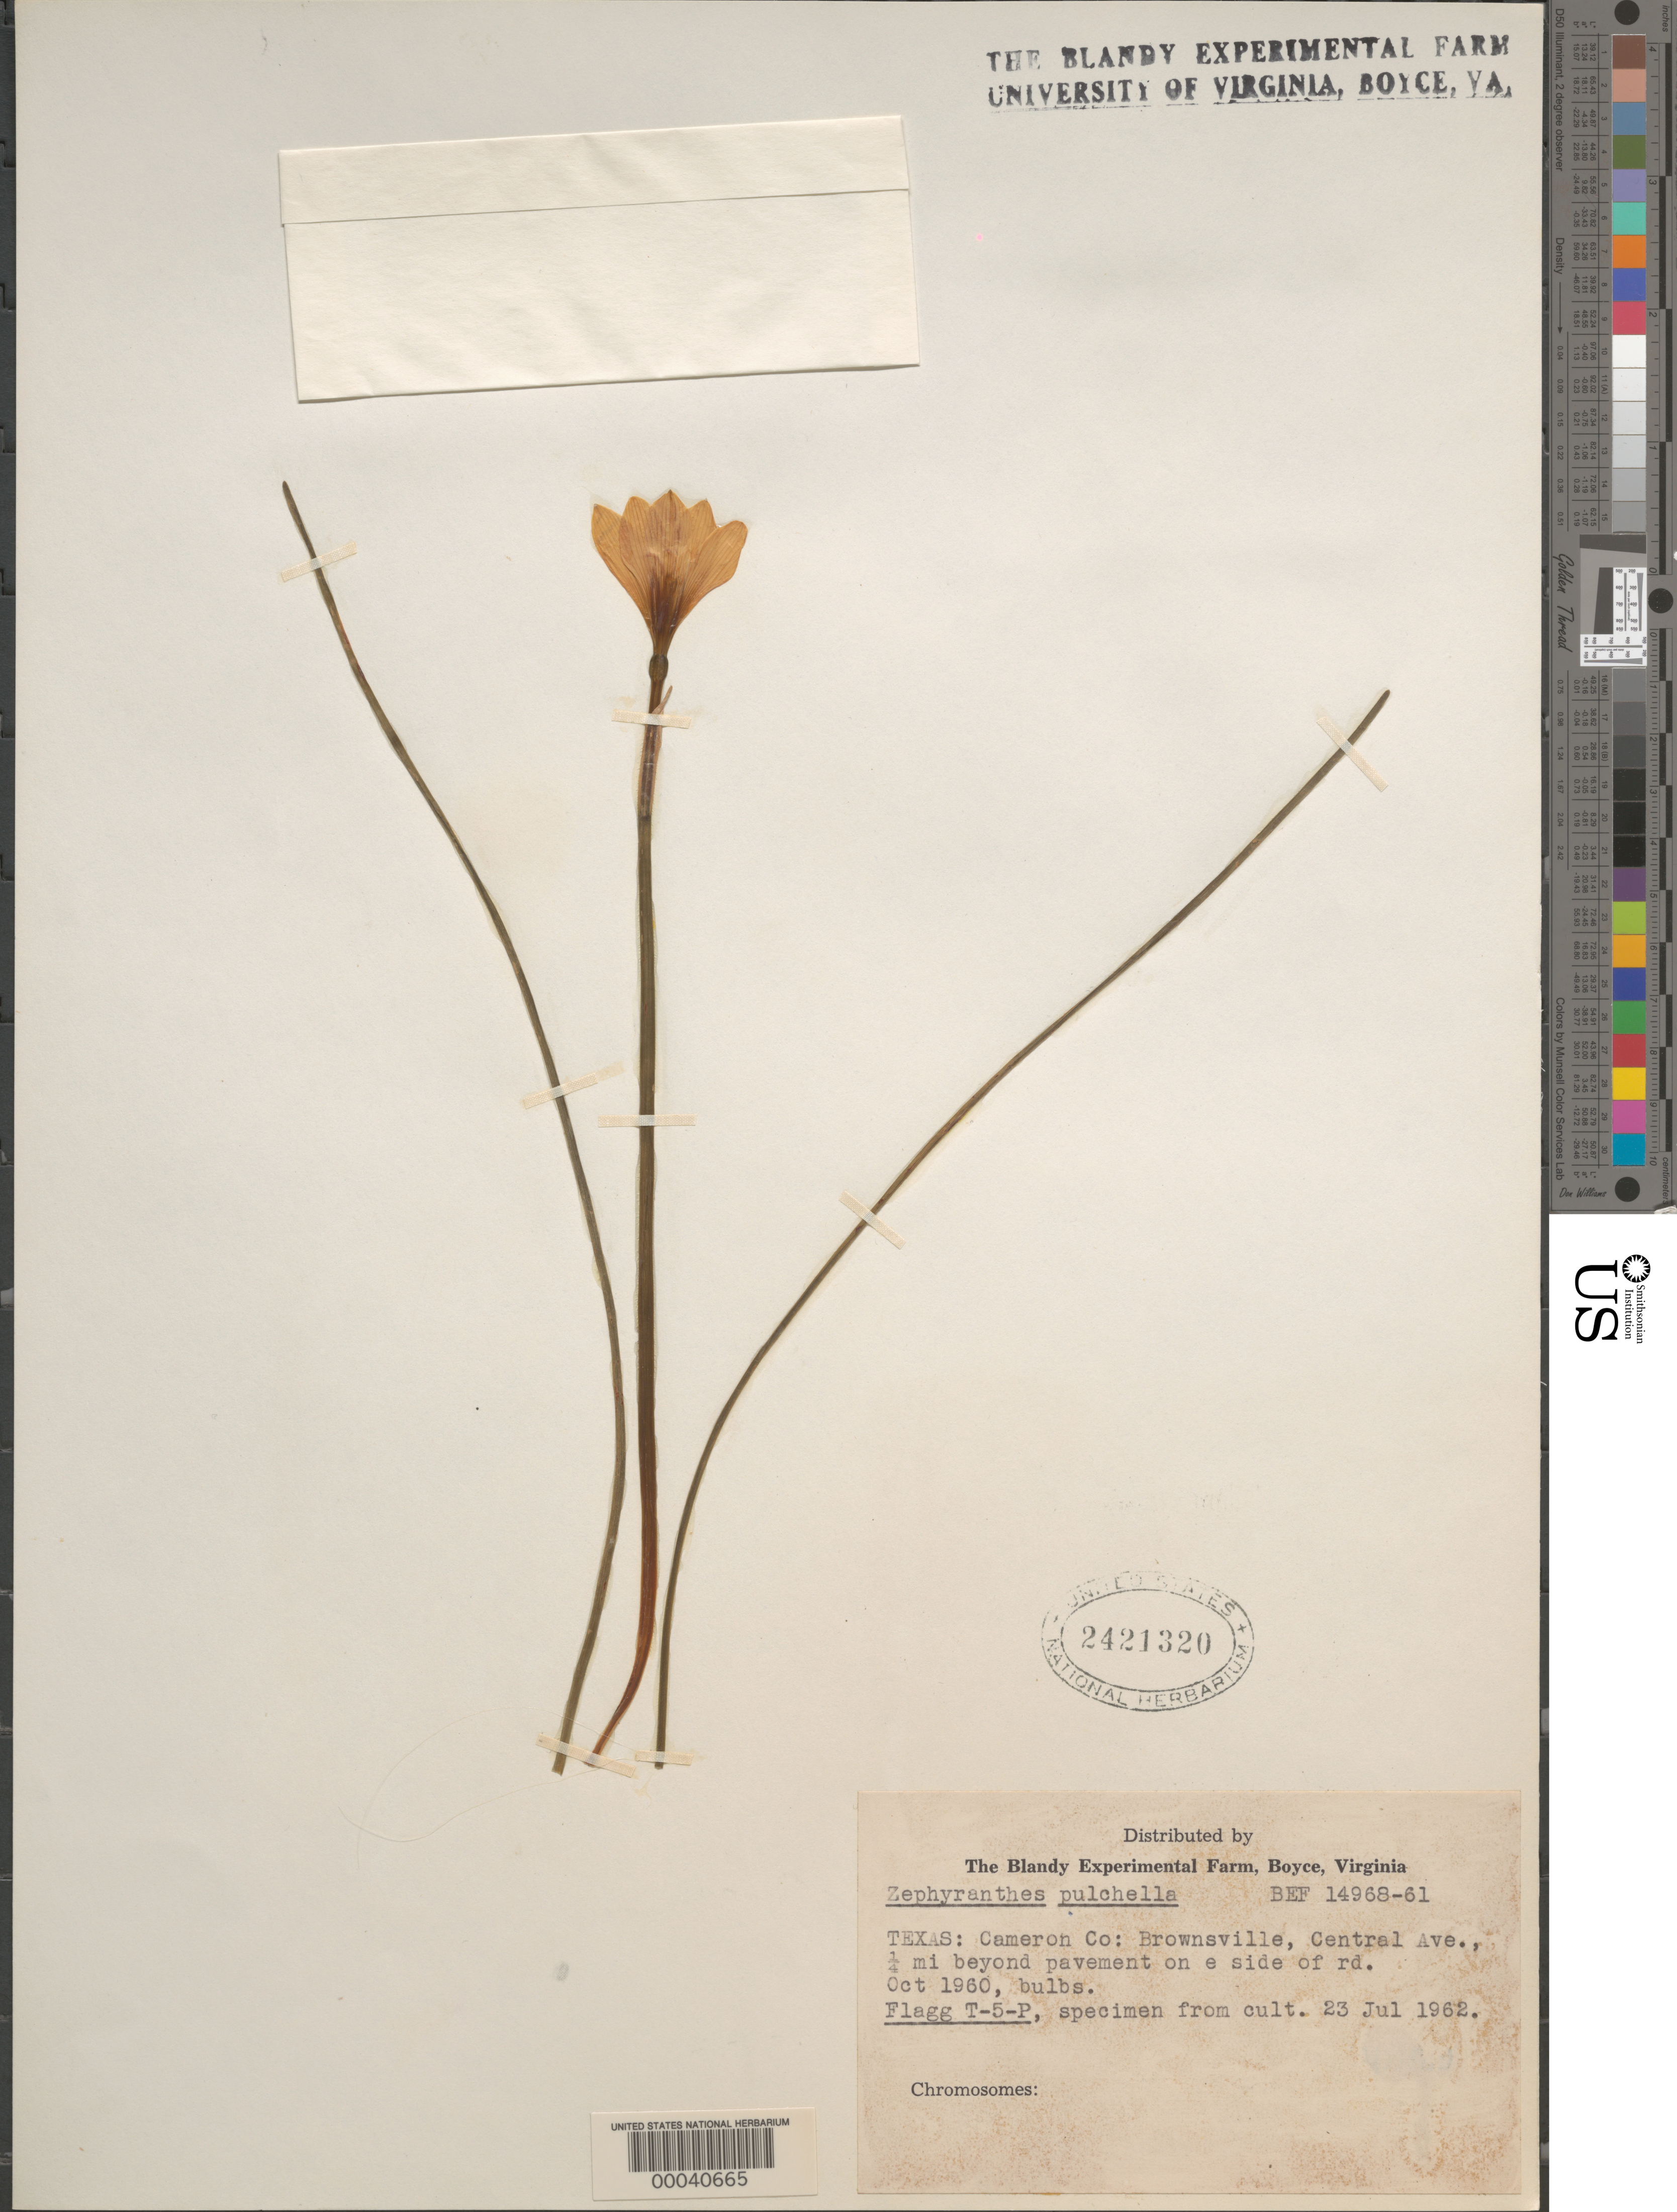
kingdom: Plantae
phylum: Tracheophyta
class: Liliopsida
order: Asparagales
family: Amaryllidaceae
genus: Zephyranthes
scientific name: Zephyranthes pulchella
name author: J.G. Sm.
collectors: R. O. Flagg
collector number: T-5-p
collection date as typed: Oct 1960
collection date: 1960-10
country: United States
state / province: Texas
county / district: Cameron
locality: Brownsville, 0.25 mi. beyond pavement on e side of rd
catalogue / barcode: US 2421320